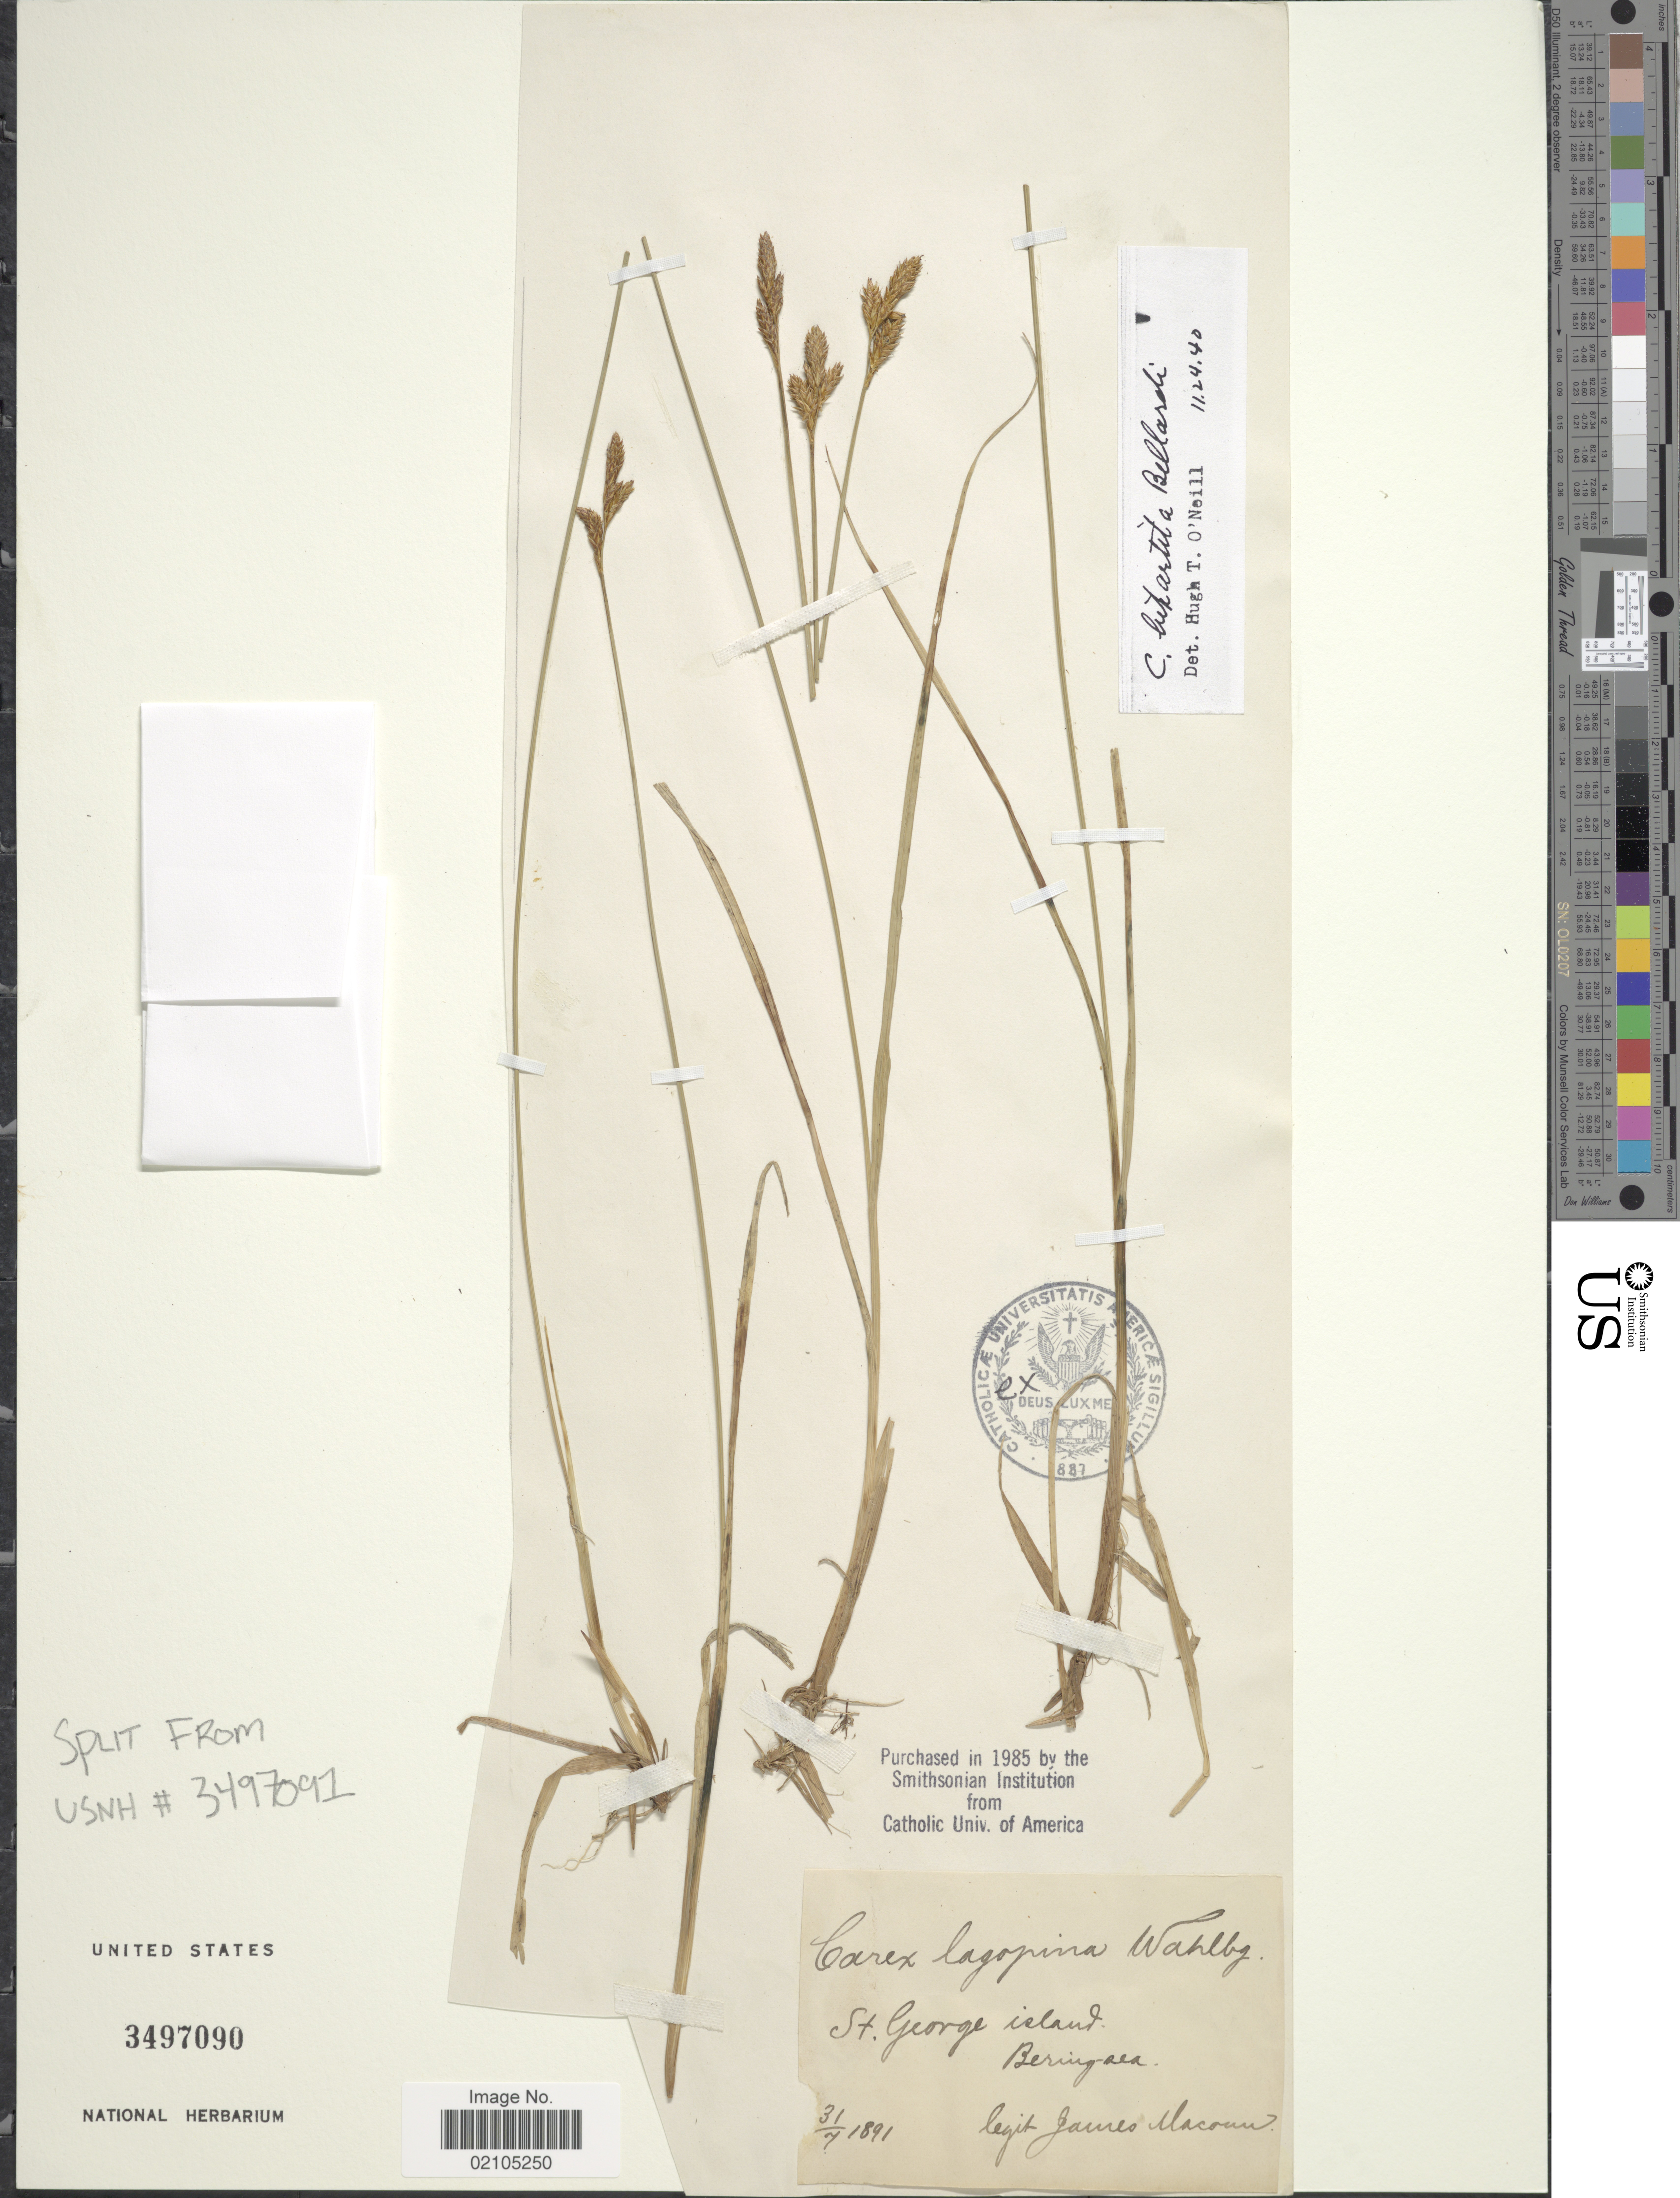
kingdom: Plantae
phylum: Tracheophyta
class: Liliopsida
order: Poales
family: Cyperaceae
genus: Carex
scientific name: Carex lachenalii subsp. lachenalii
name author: Schkuhr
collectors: J. M. Macoun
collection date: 1891-07-31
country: United States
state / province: Alaska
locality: St, George Island, Bering-sea.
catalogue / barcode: US 3497090